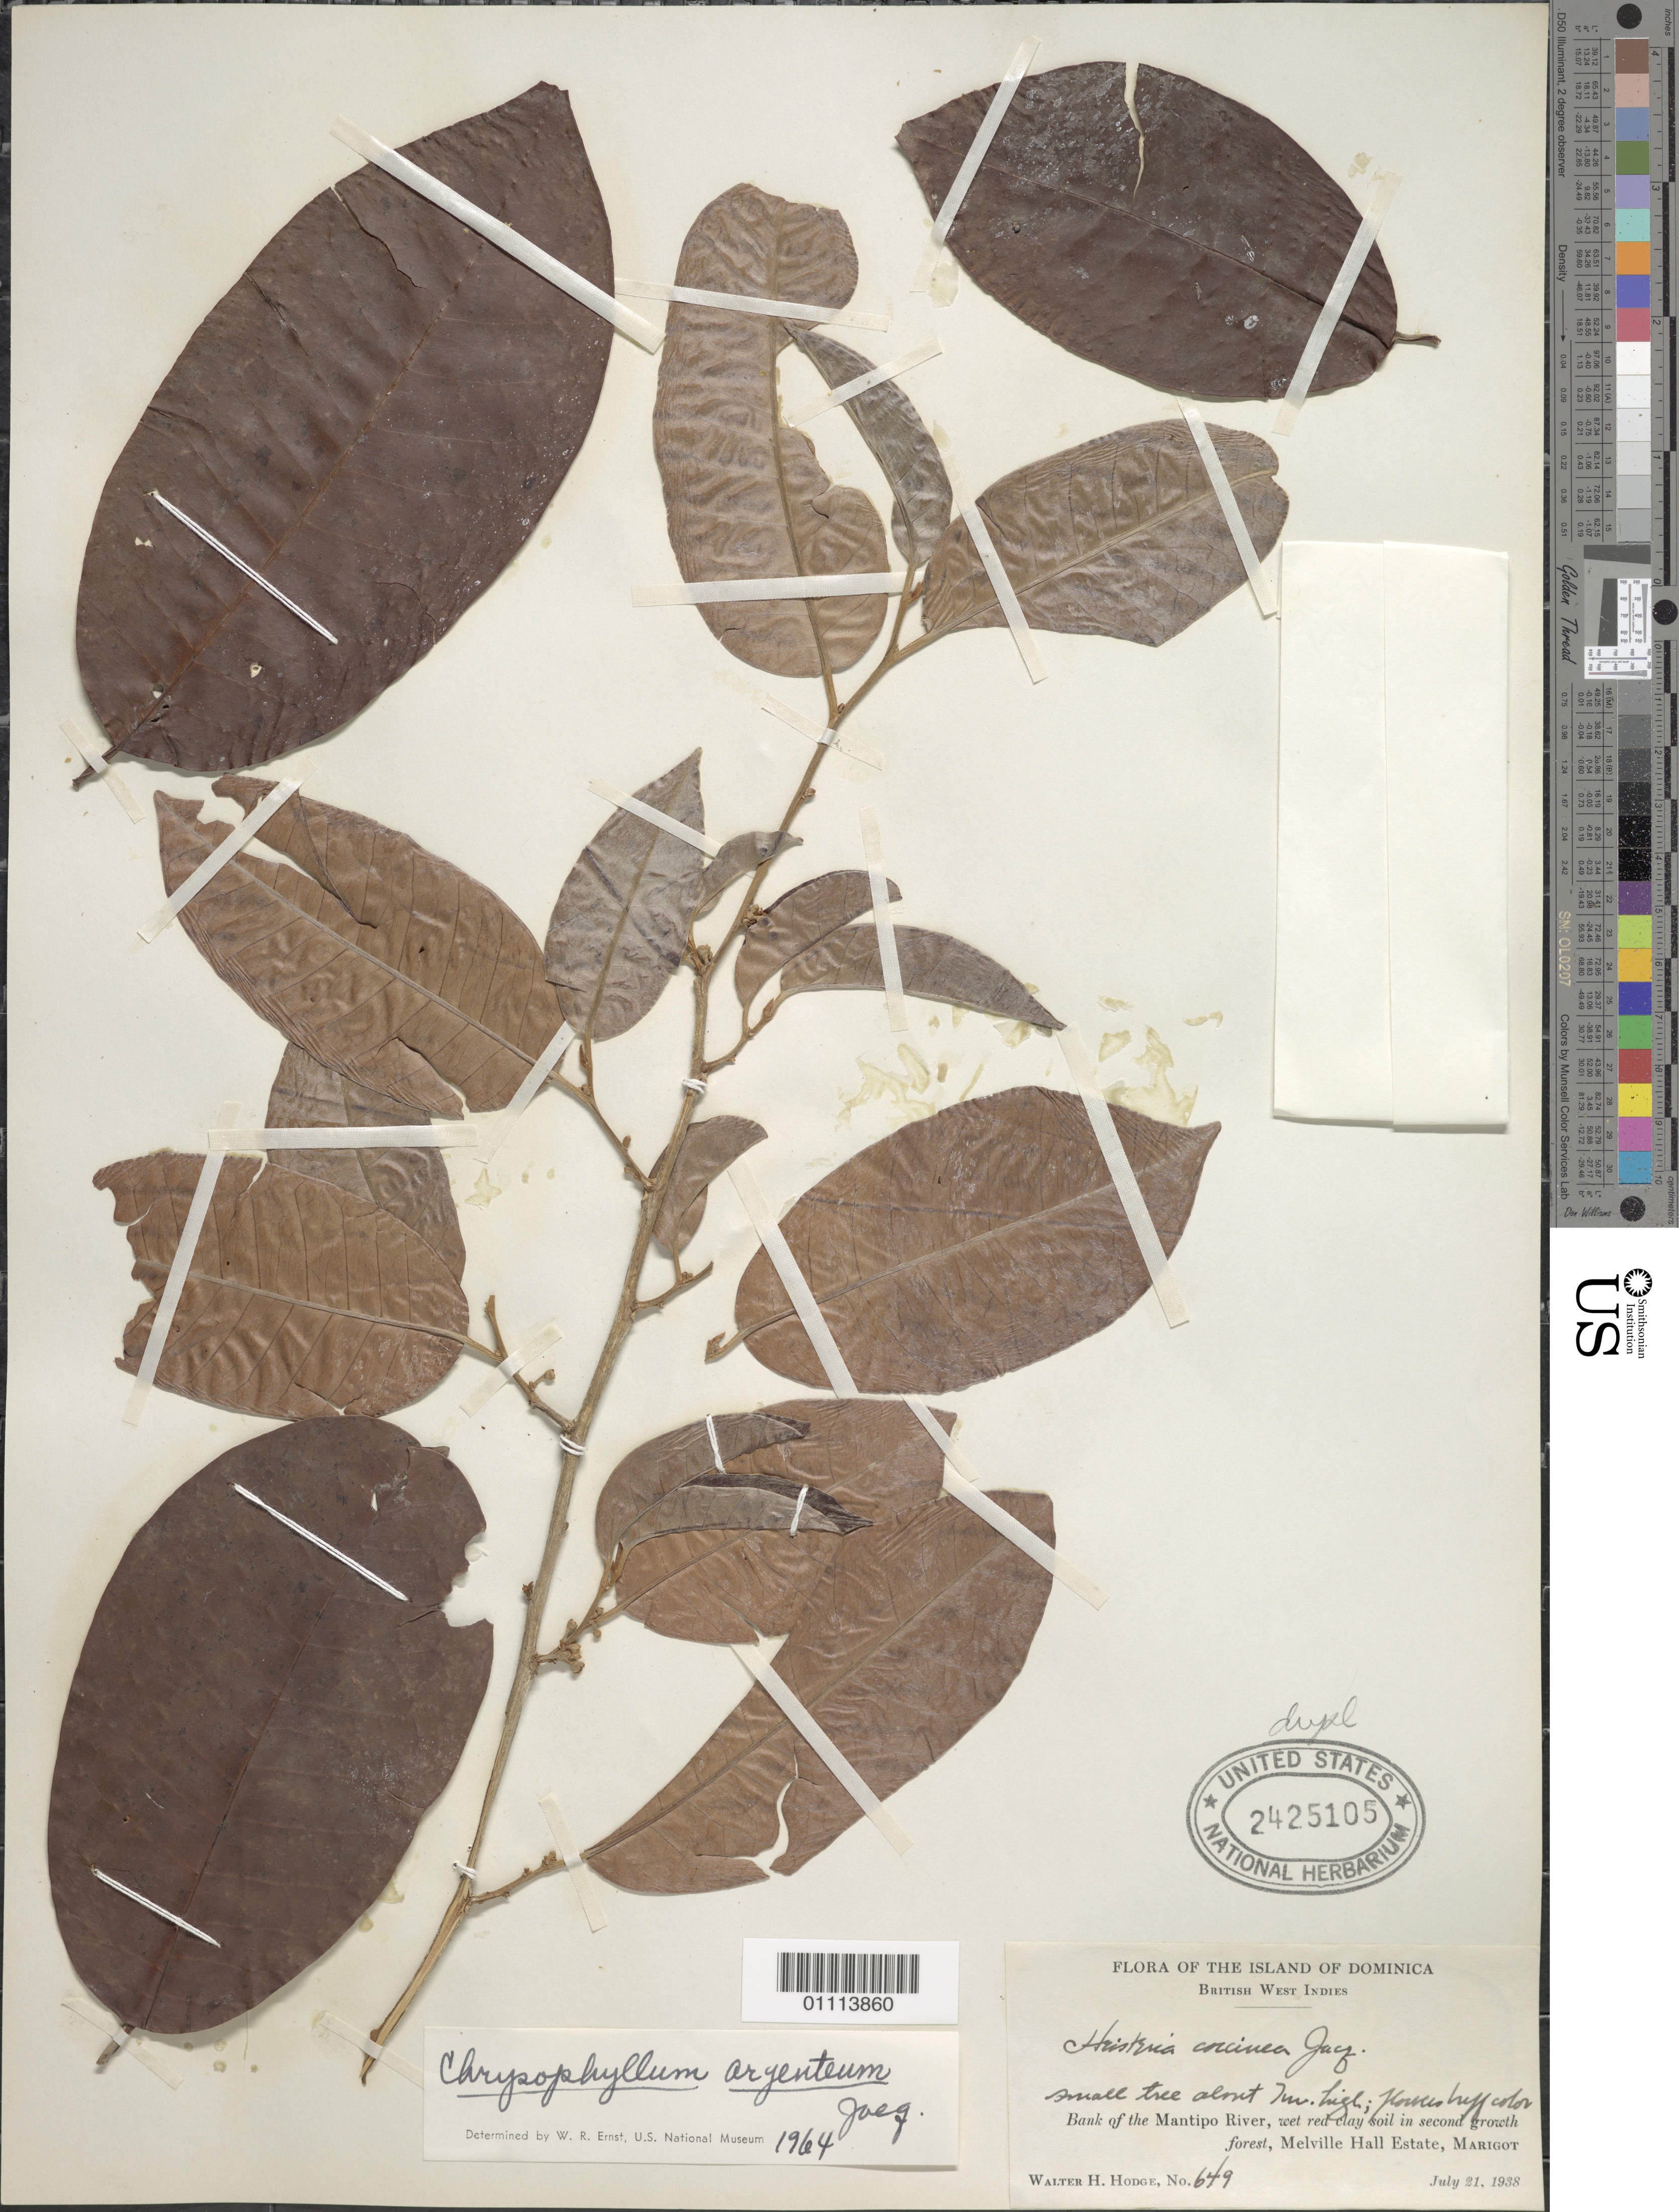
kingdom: Plantae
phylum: Tracheophyta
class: Magnoliopsida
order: Ericales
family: Sapotaceae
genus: Chrysophyllum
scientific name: Chrysophyllum argenteum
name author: Jacq.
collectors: W. Hodge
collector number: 649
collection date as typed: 21 Jul 1938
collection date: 1938-07-21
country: Dominica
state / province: St. Andrew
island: Dominica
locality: Bank of the Mantipo River, wet red-clay soil in second growth forest, Melville Hall Estate, Marigot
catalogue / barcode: US 2425105